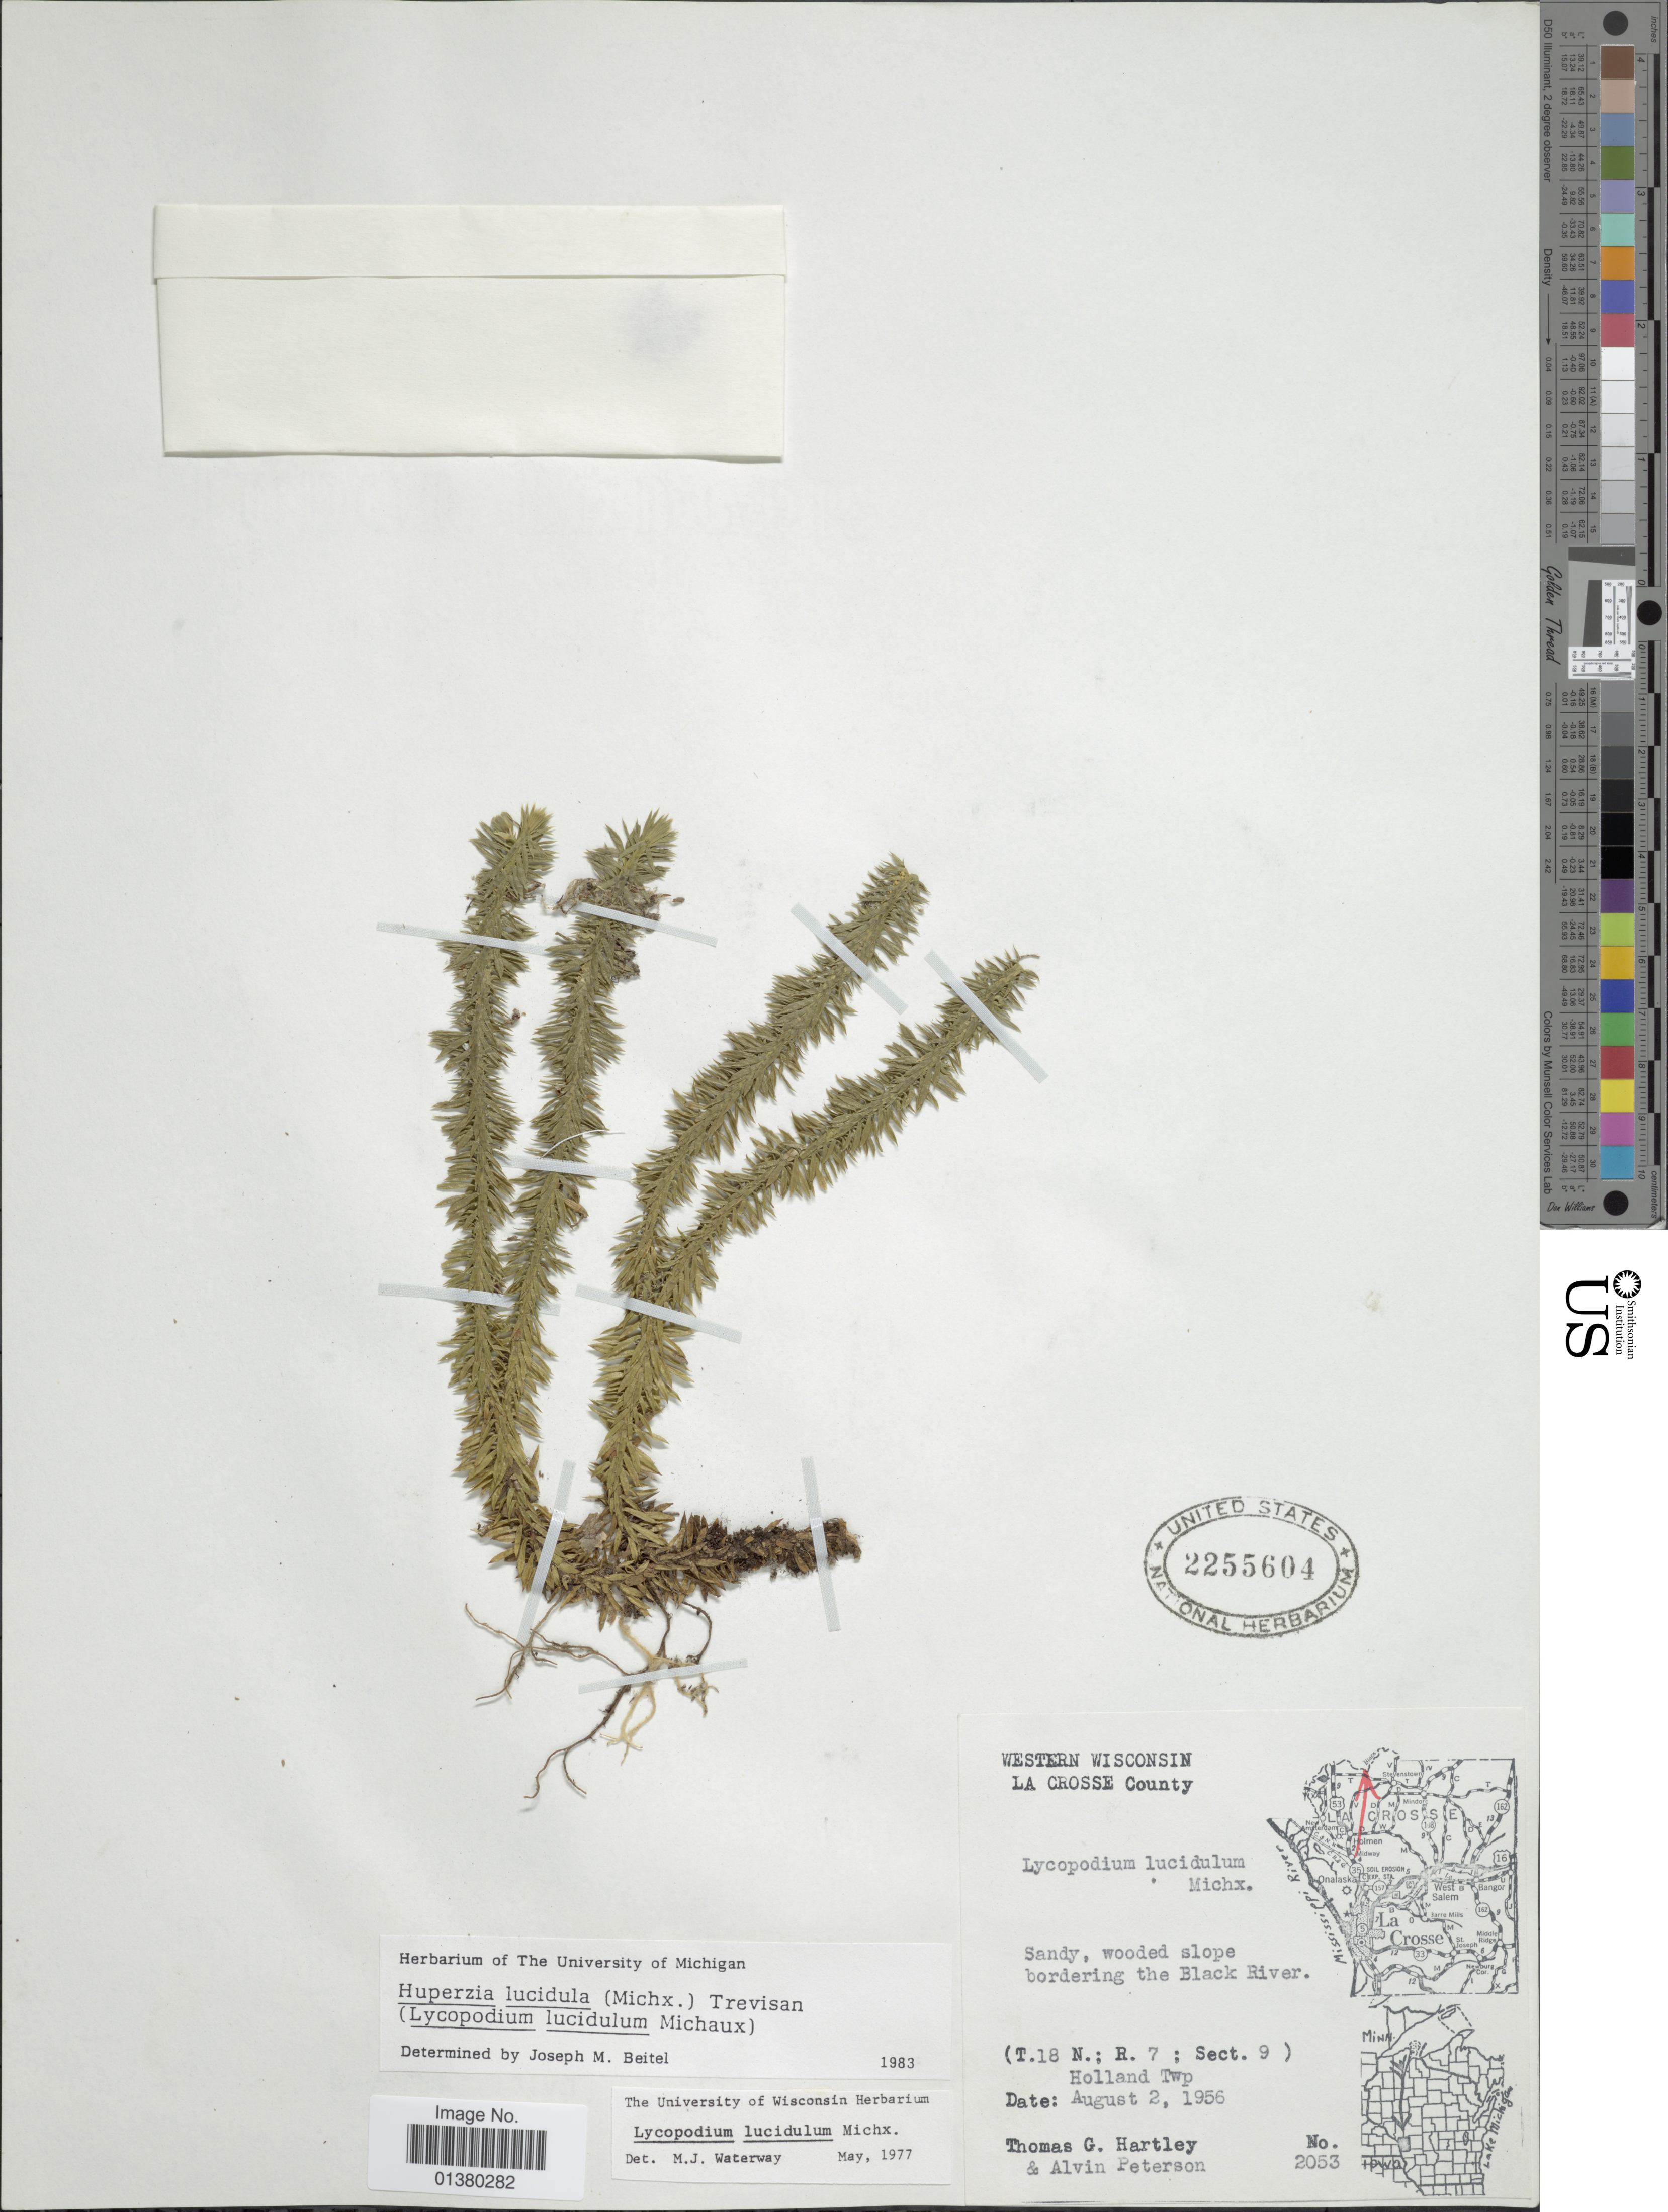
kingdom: Plantae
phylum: Tracheophyta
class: Lycopodiopsida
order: Lycopodiales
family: Lycopodiaceae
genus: Huperzia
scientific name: Huperzia lucidula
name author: (Michx.) Trevis.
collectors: T. G. Hartley & A. M. Peterson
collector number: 2053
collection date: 1956-08-02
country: United States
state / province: Wisconsin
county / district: La Crosse County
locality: Sandy,wooded slope bordering the Black River (T.18, R.7; Sect. 9) Holland Twp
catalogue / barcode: US 2255604